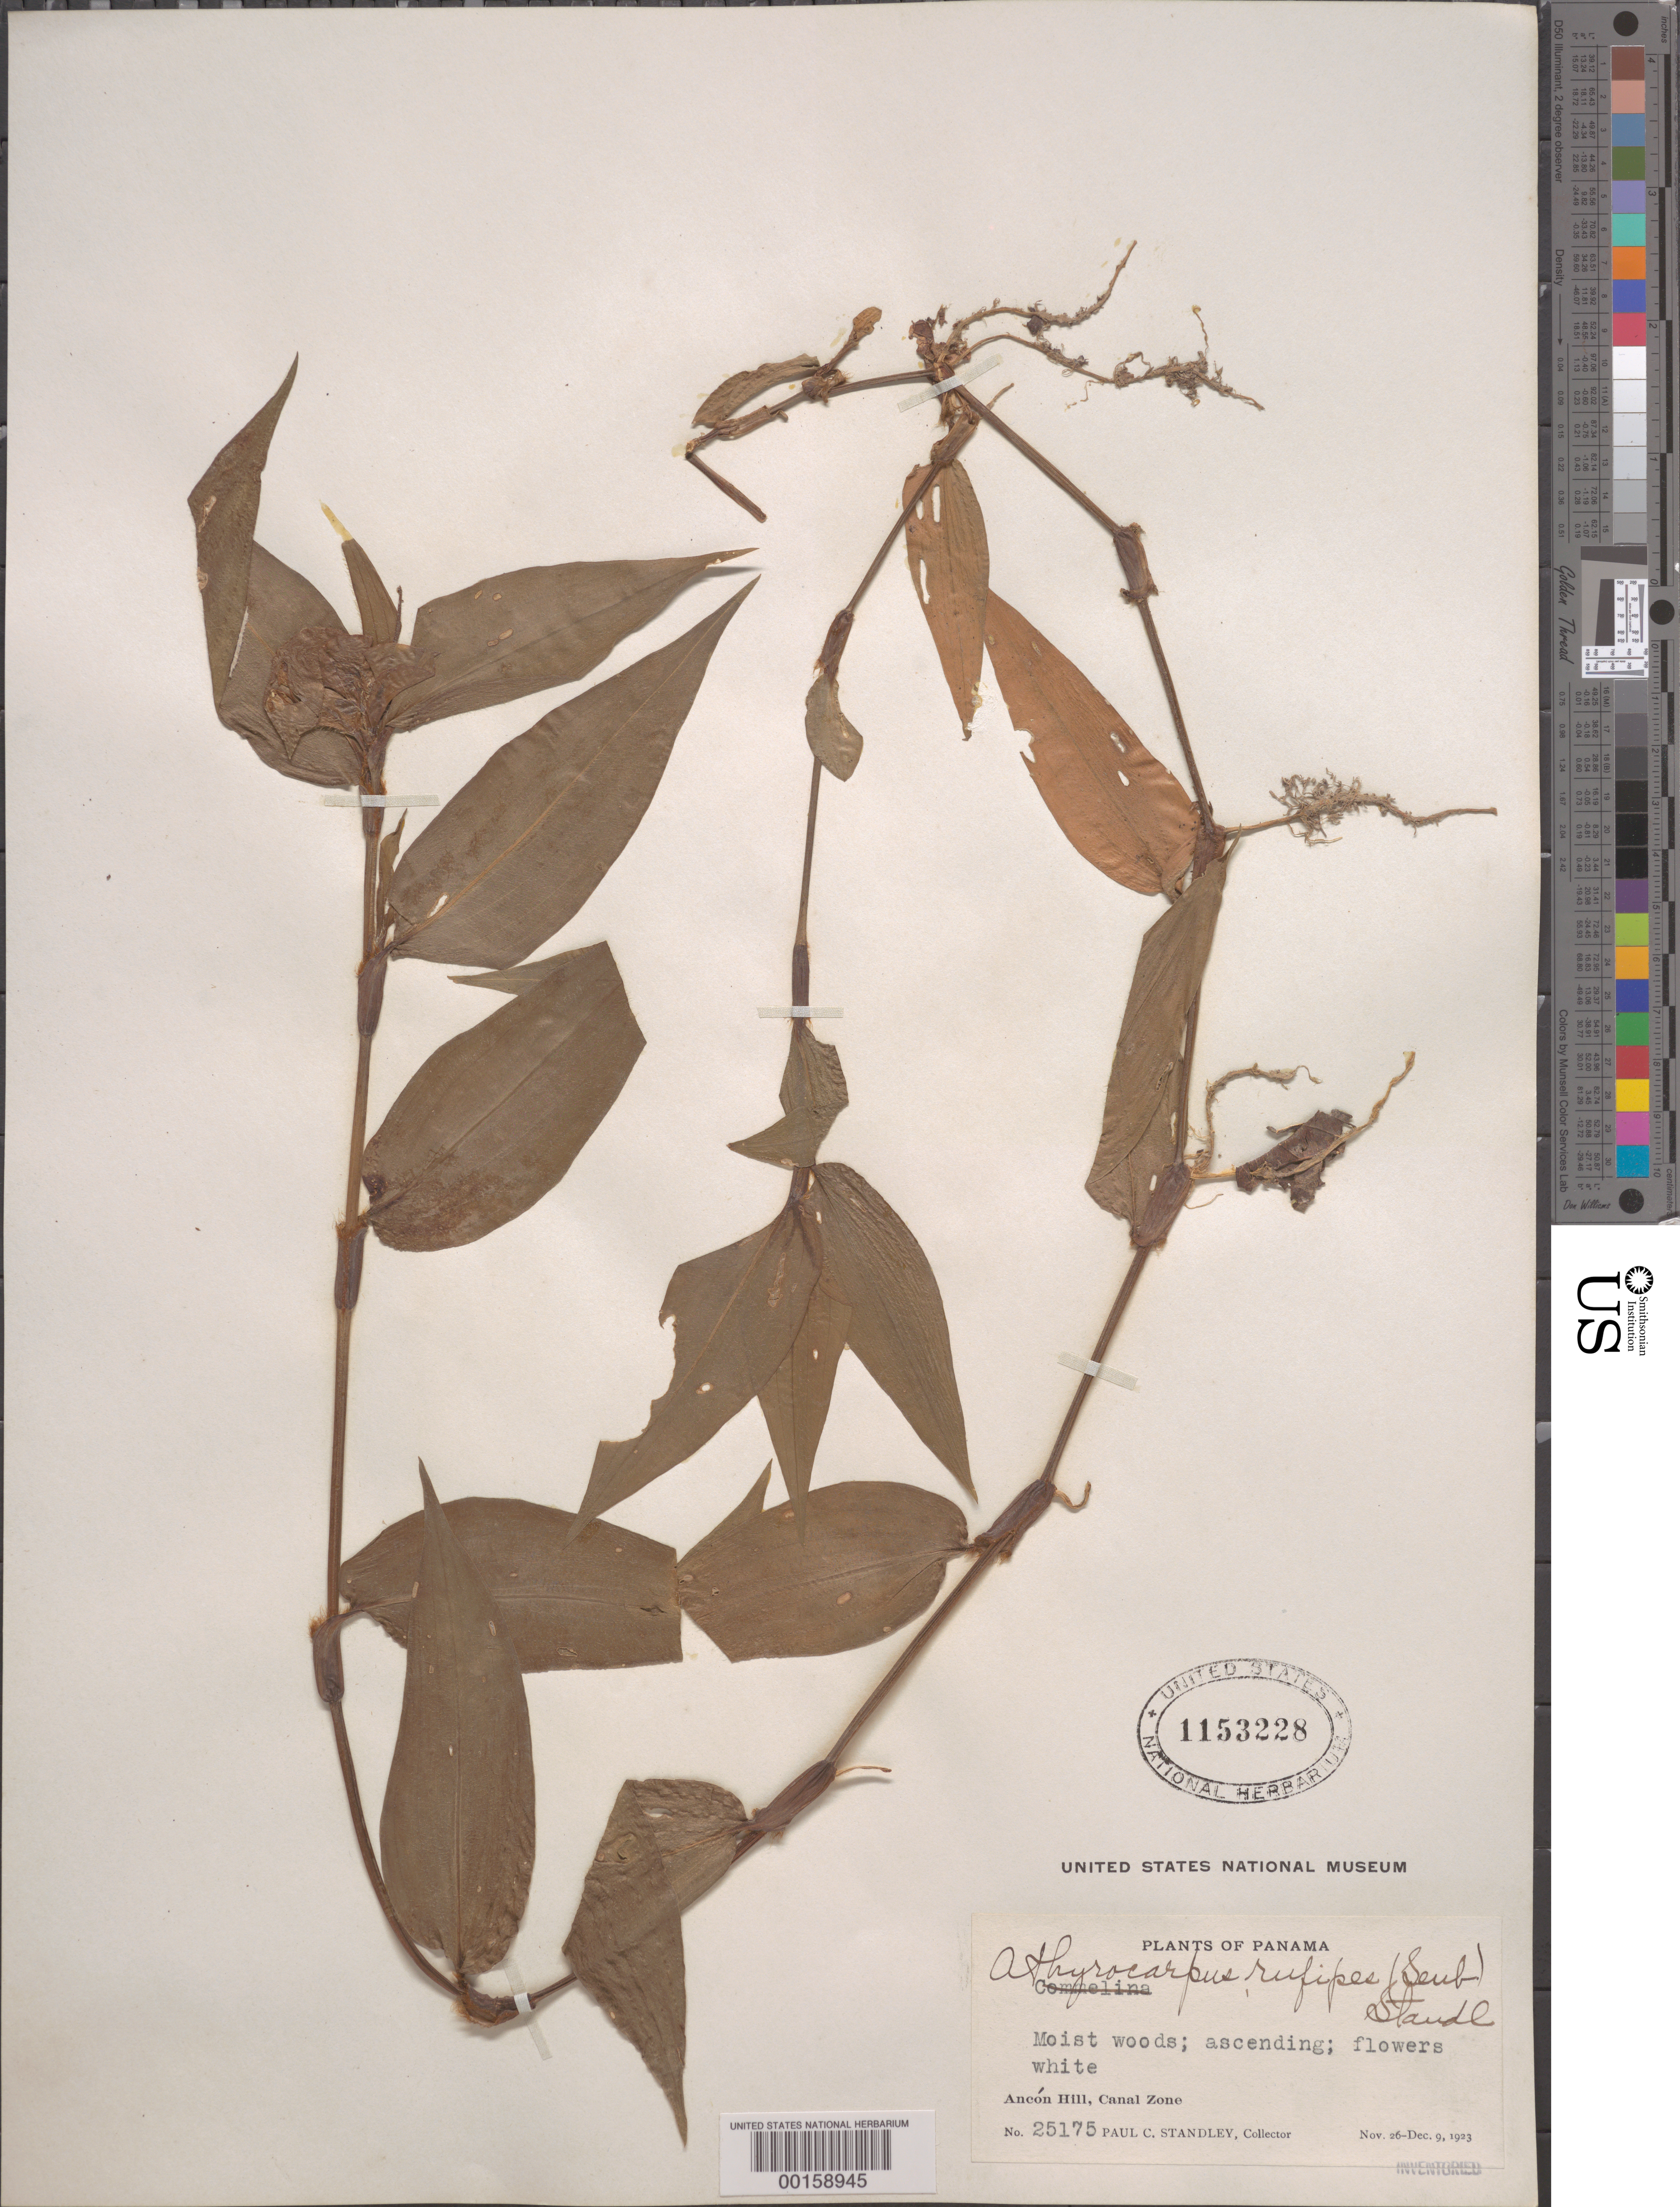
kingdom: Plantae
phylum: Tracheophyta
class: Liliopsida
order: Commelinales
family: Commelinaceae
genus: Commelina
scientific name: Commelina rufipes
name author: Seub.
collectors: P. C. Standley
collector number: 25175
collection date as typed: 26 Nov 1923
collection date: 1923-11-26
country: Panama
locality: Ancon Hill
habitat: Moist woods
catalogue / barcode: US 1153228